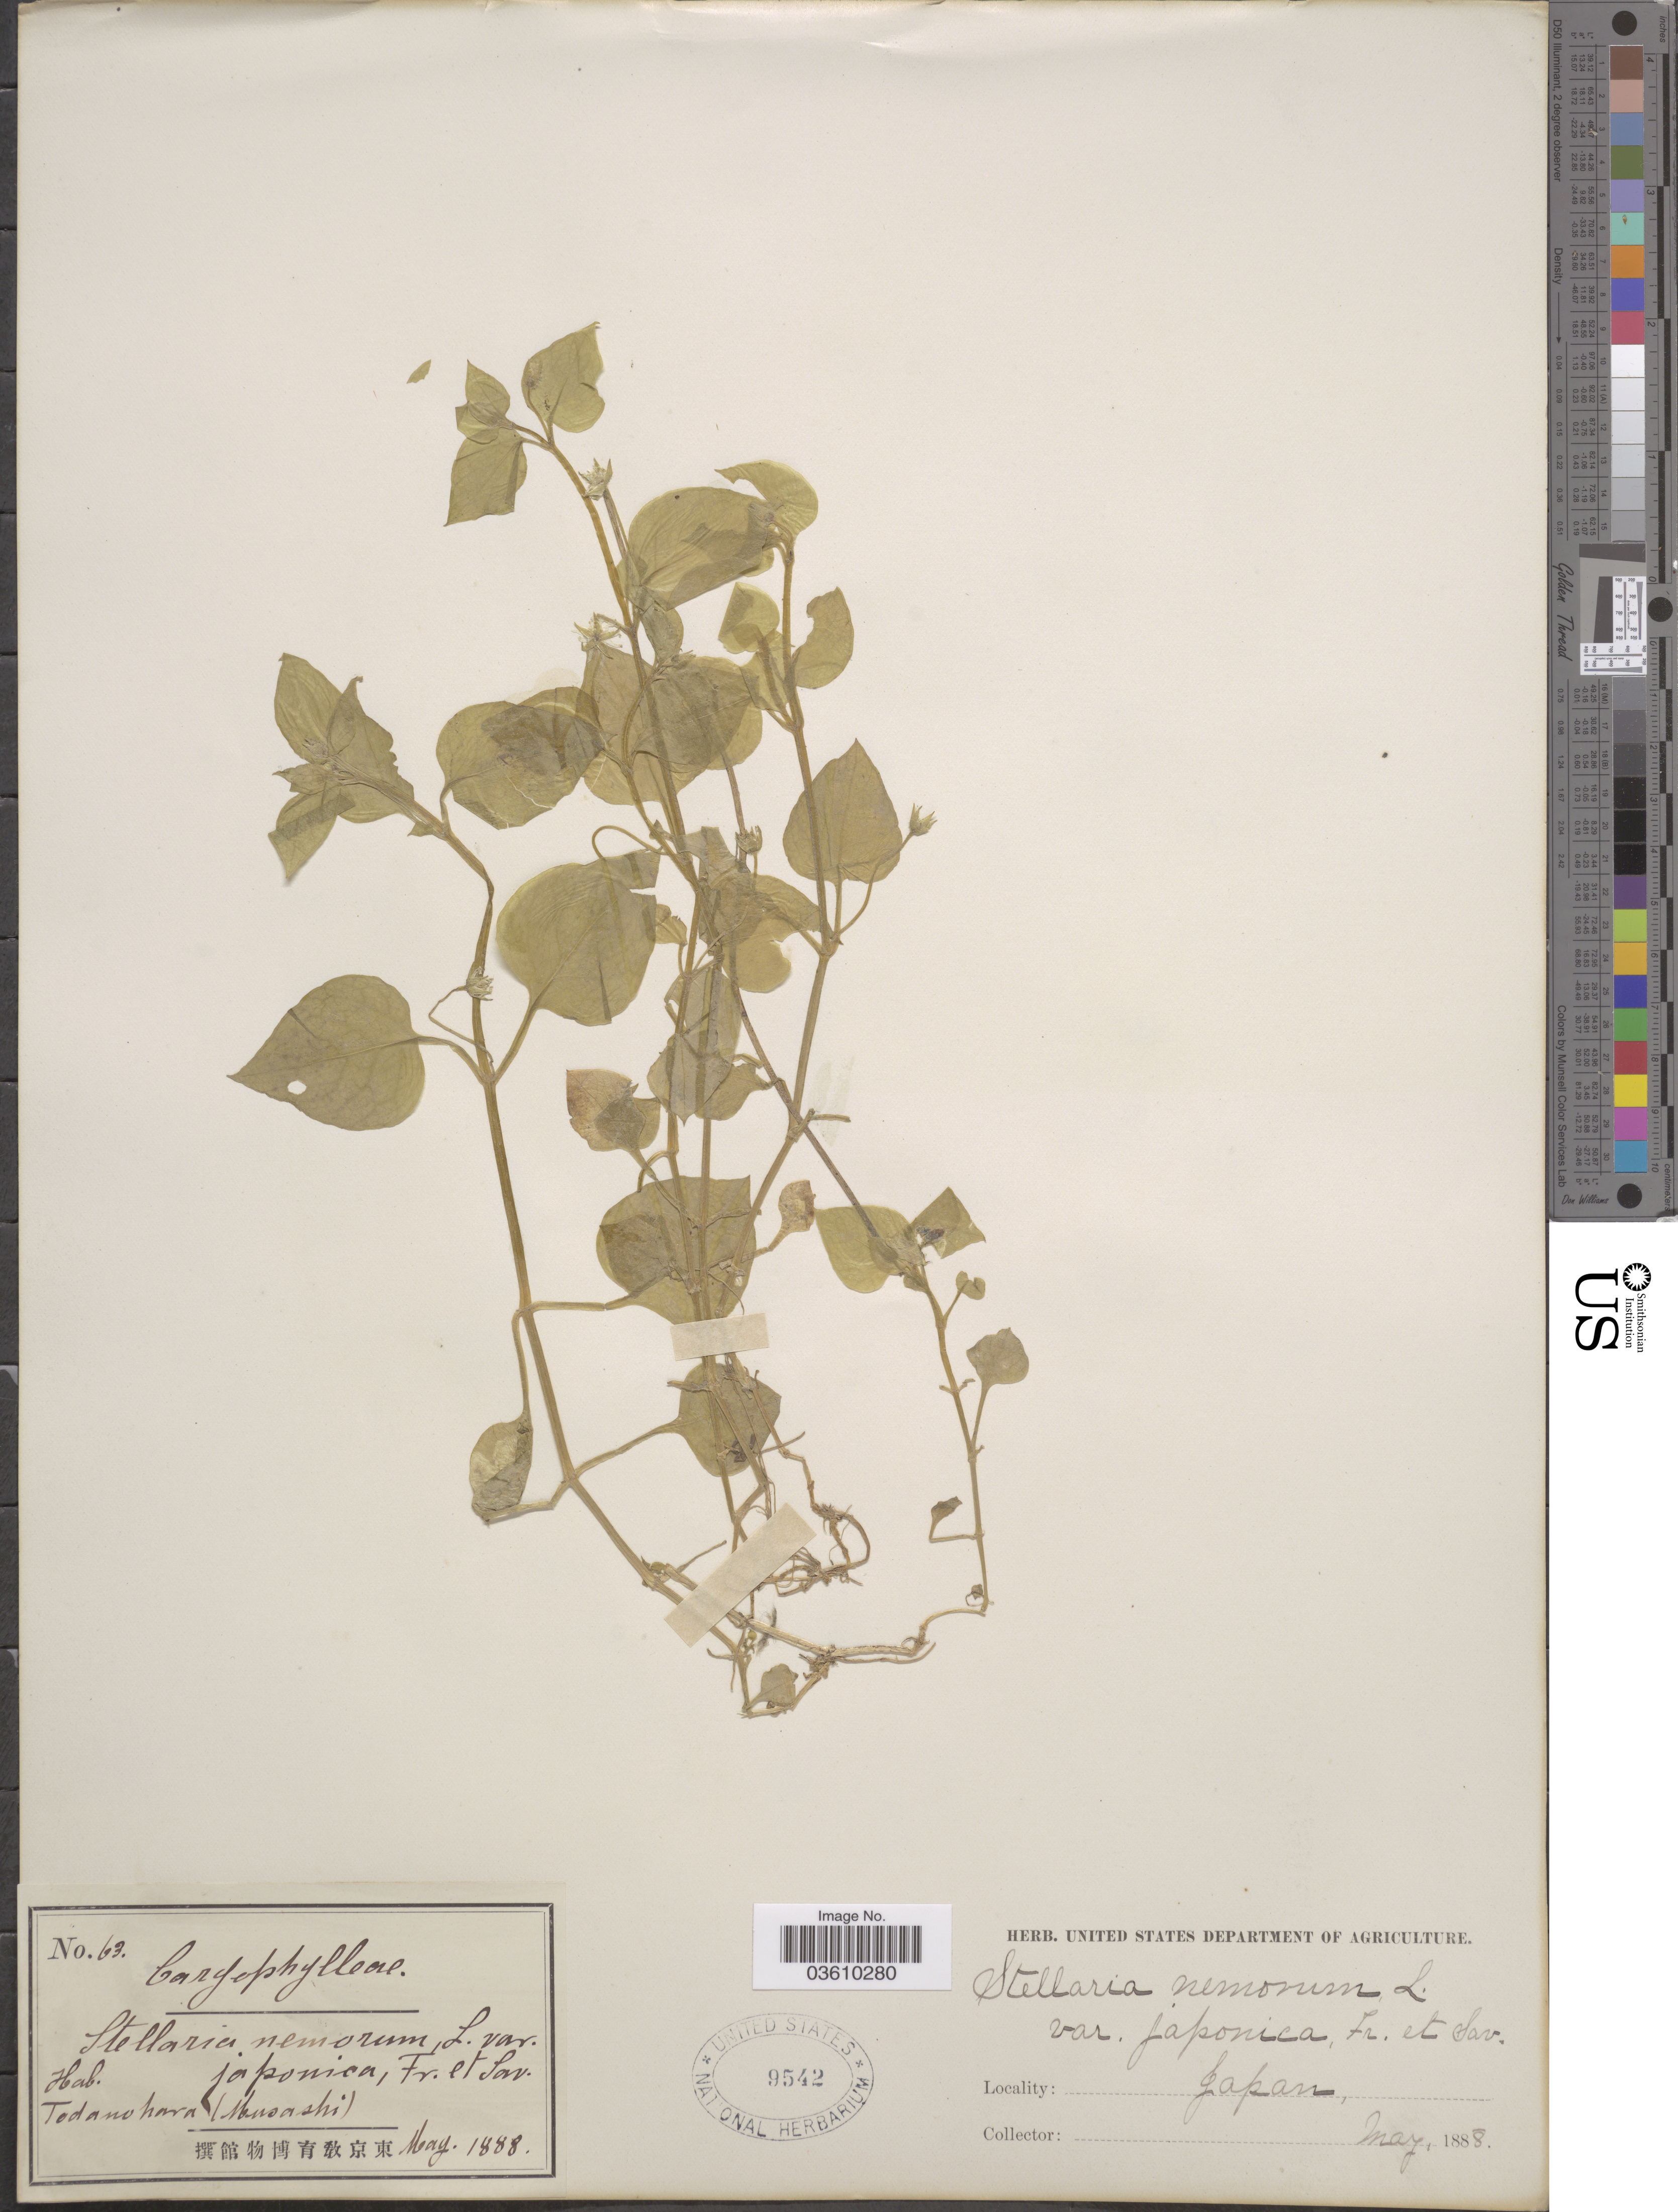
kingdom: Plantae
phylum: Tracheophyta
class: Magnoliopsida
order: Caryophyllales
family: Caryophyllaceae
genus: Stellaria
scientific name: Stellaria nemorum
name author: L.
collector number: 63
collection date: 1888-05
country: Japan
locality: Todanohara (Musashi).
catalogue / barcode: US 9542